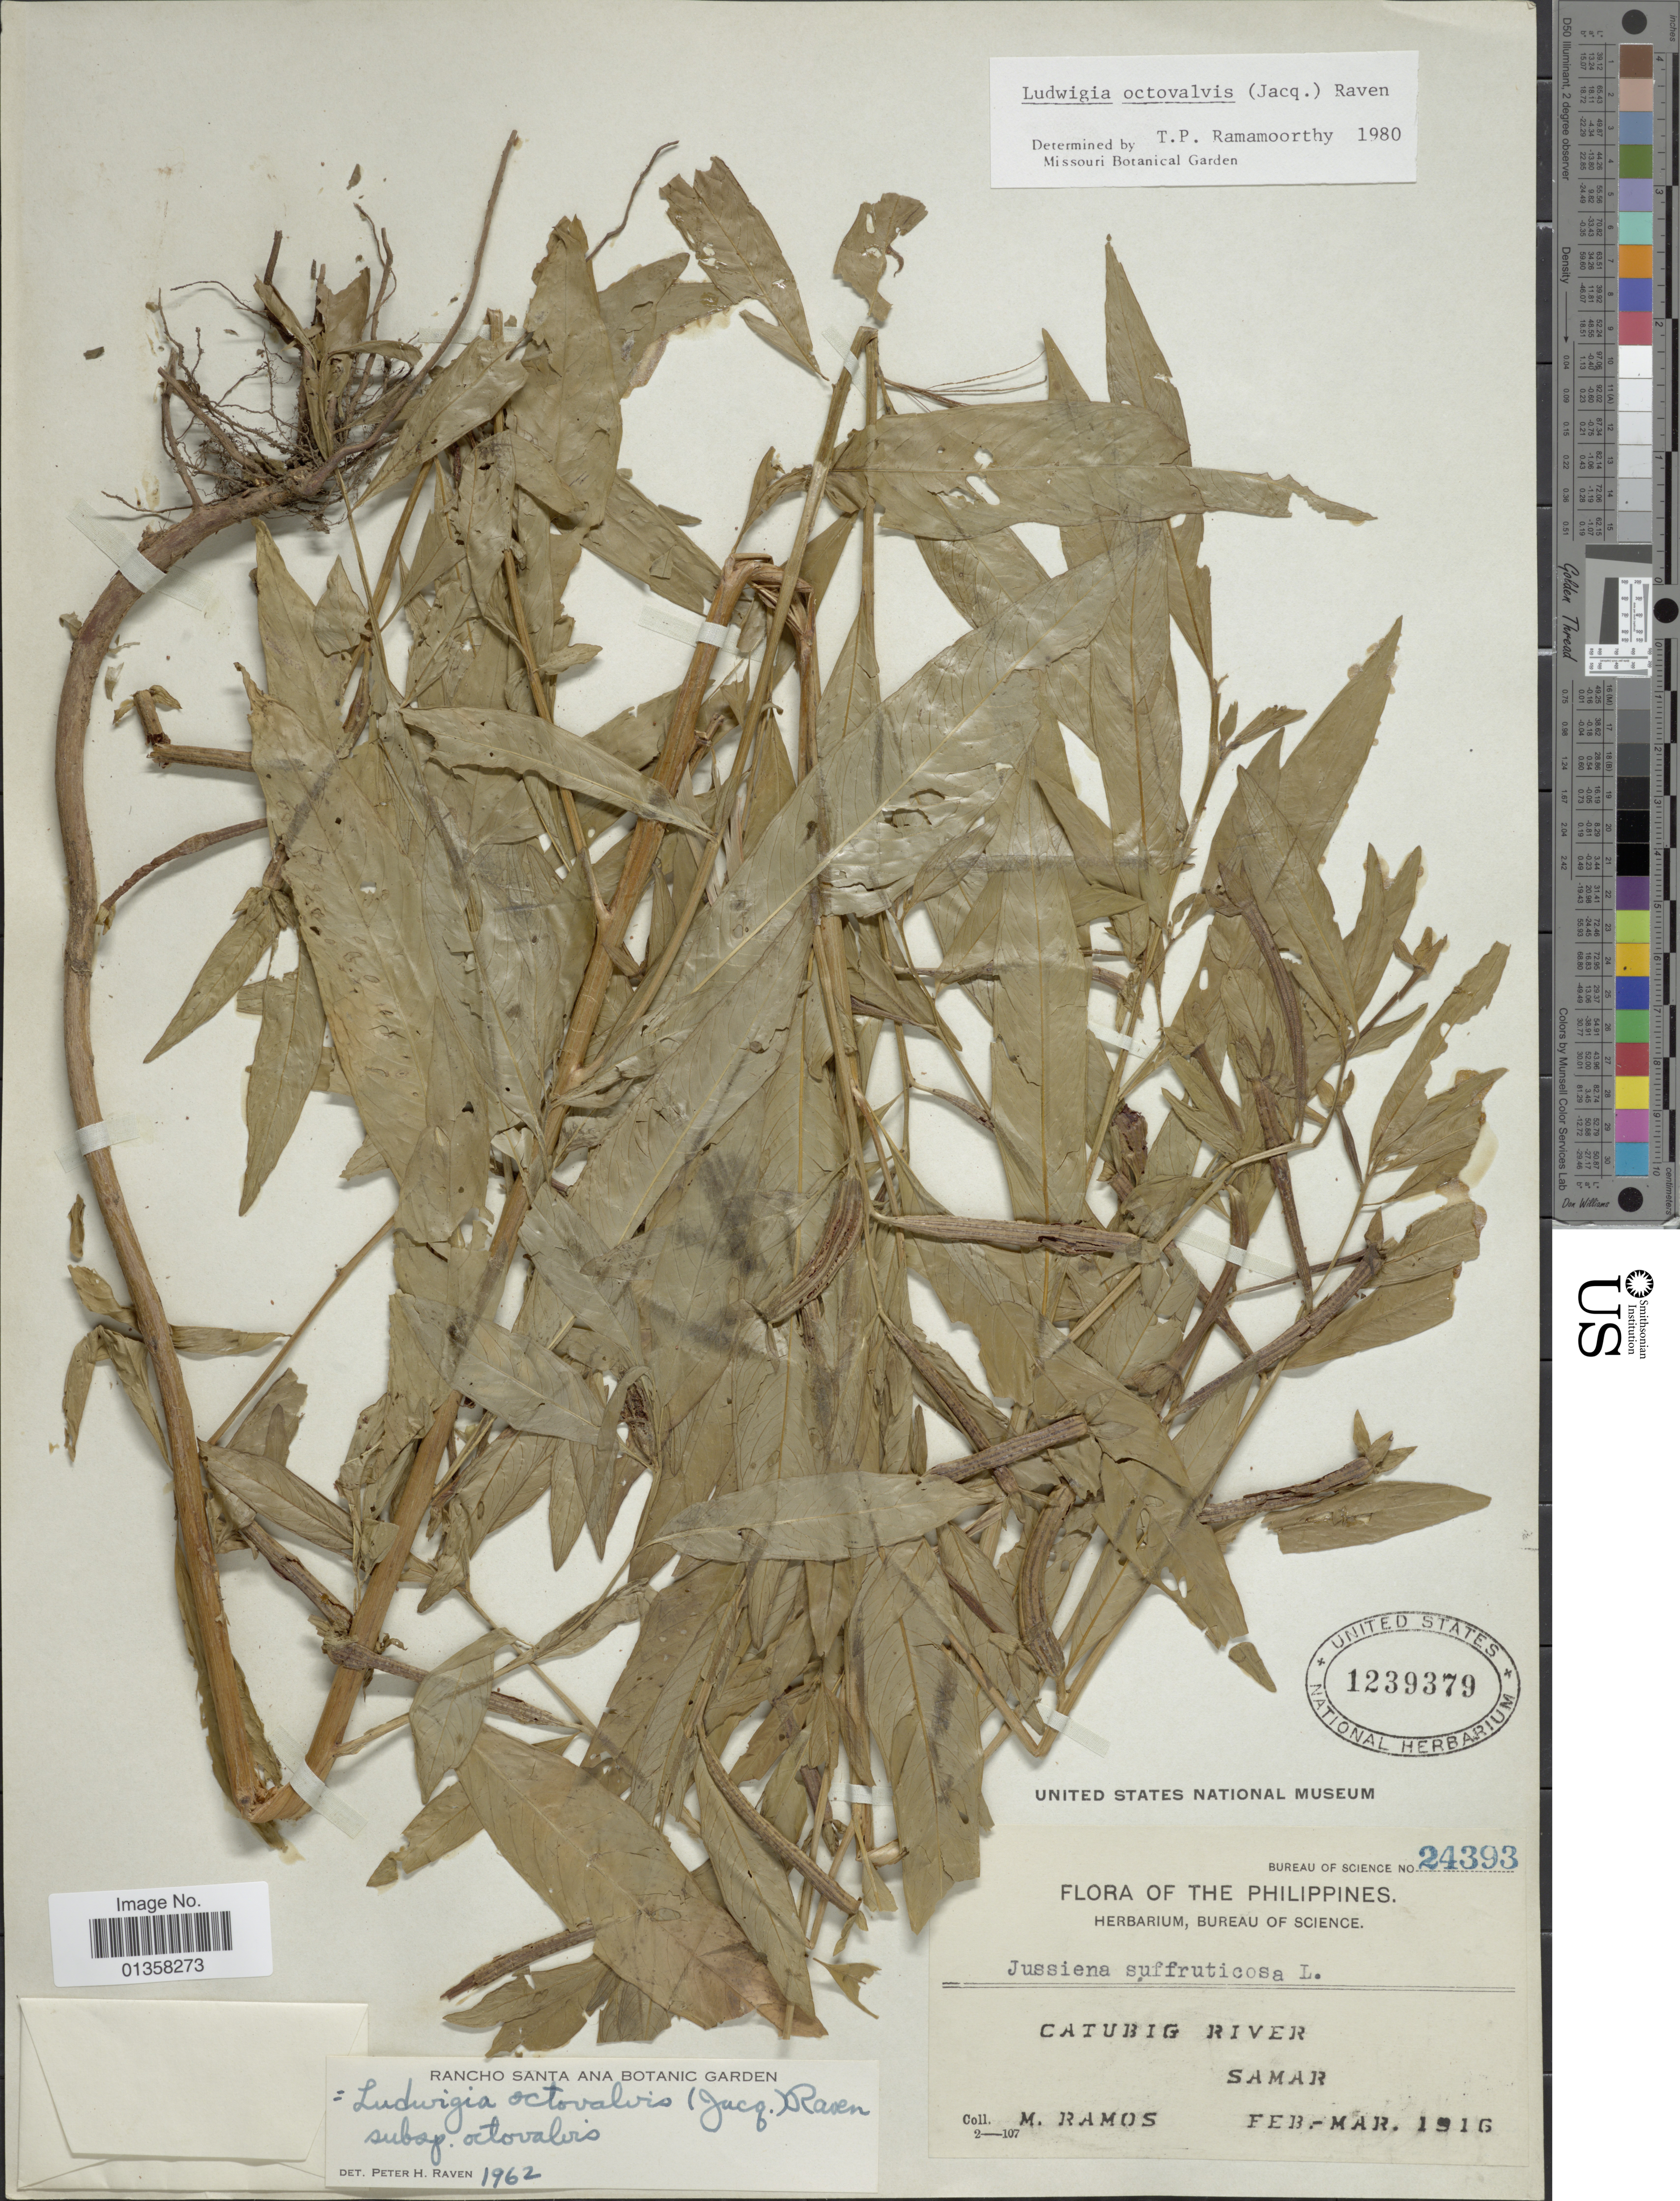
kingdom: Plantae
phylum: Tracheophyta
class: Magnoliopsida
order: Myrtales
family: Onagraceae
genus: Ludwigia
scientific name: Ludwigia octovalvis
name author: (Jacq.) P.H. Raven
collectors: M. Ramos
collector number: Bureau of Science 24393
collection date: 1916-02/1916-03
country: Philippines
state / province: Eastern Visayas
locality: Catubig River, Samar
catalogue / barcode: US 1239379